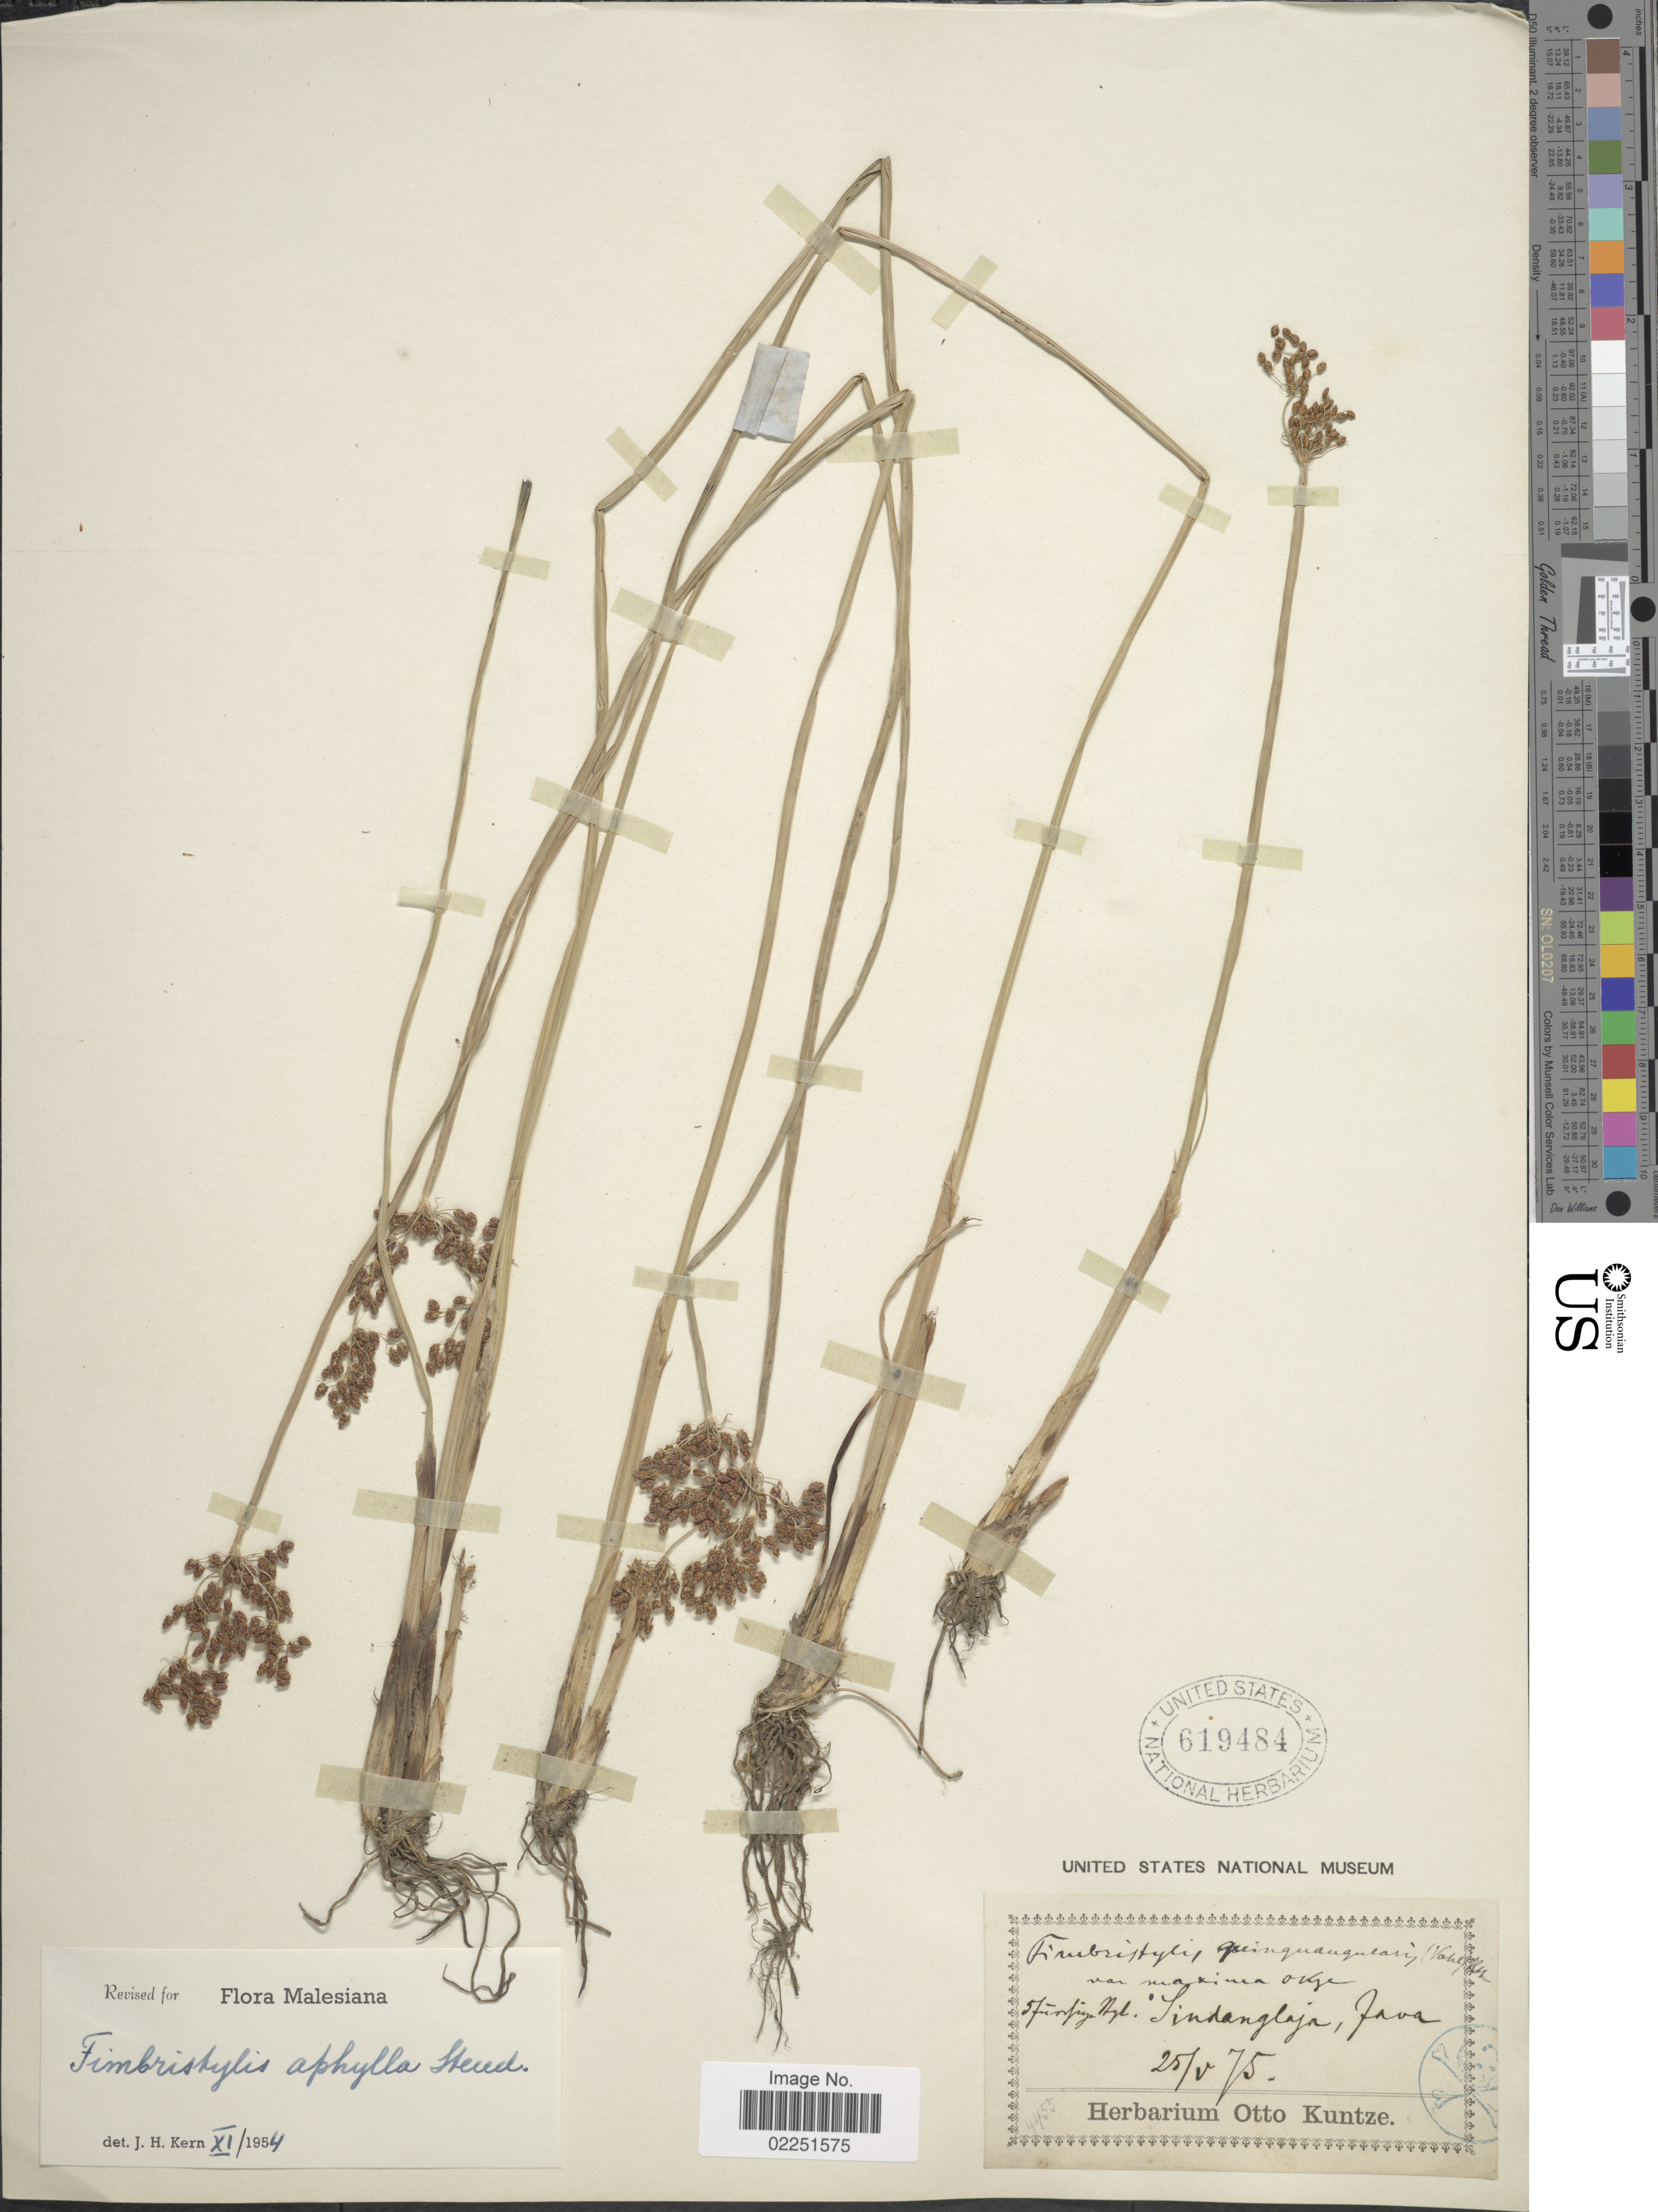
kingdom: Plantae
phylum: Tracheophyta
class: Liliopsida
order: Poales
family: Cyperaceae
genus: Fimbristylis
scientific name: Fimbristylis aphylla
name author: Steud.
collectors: ex herb. Otto Kuntze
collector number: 4450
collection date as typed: Transcribed d/m/y: 25/5/75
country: Indonesia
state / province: Java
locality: Sindanglaja, Java [interpreted]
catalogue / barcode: US 619484